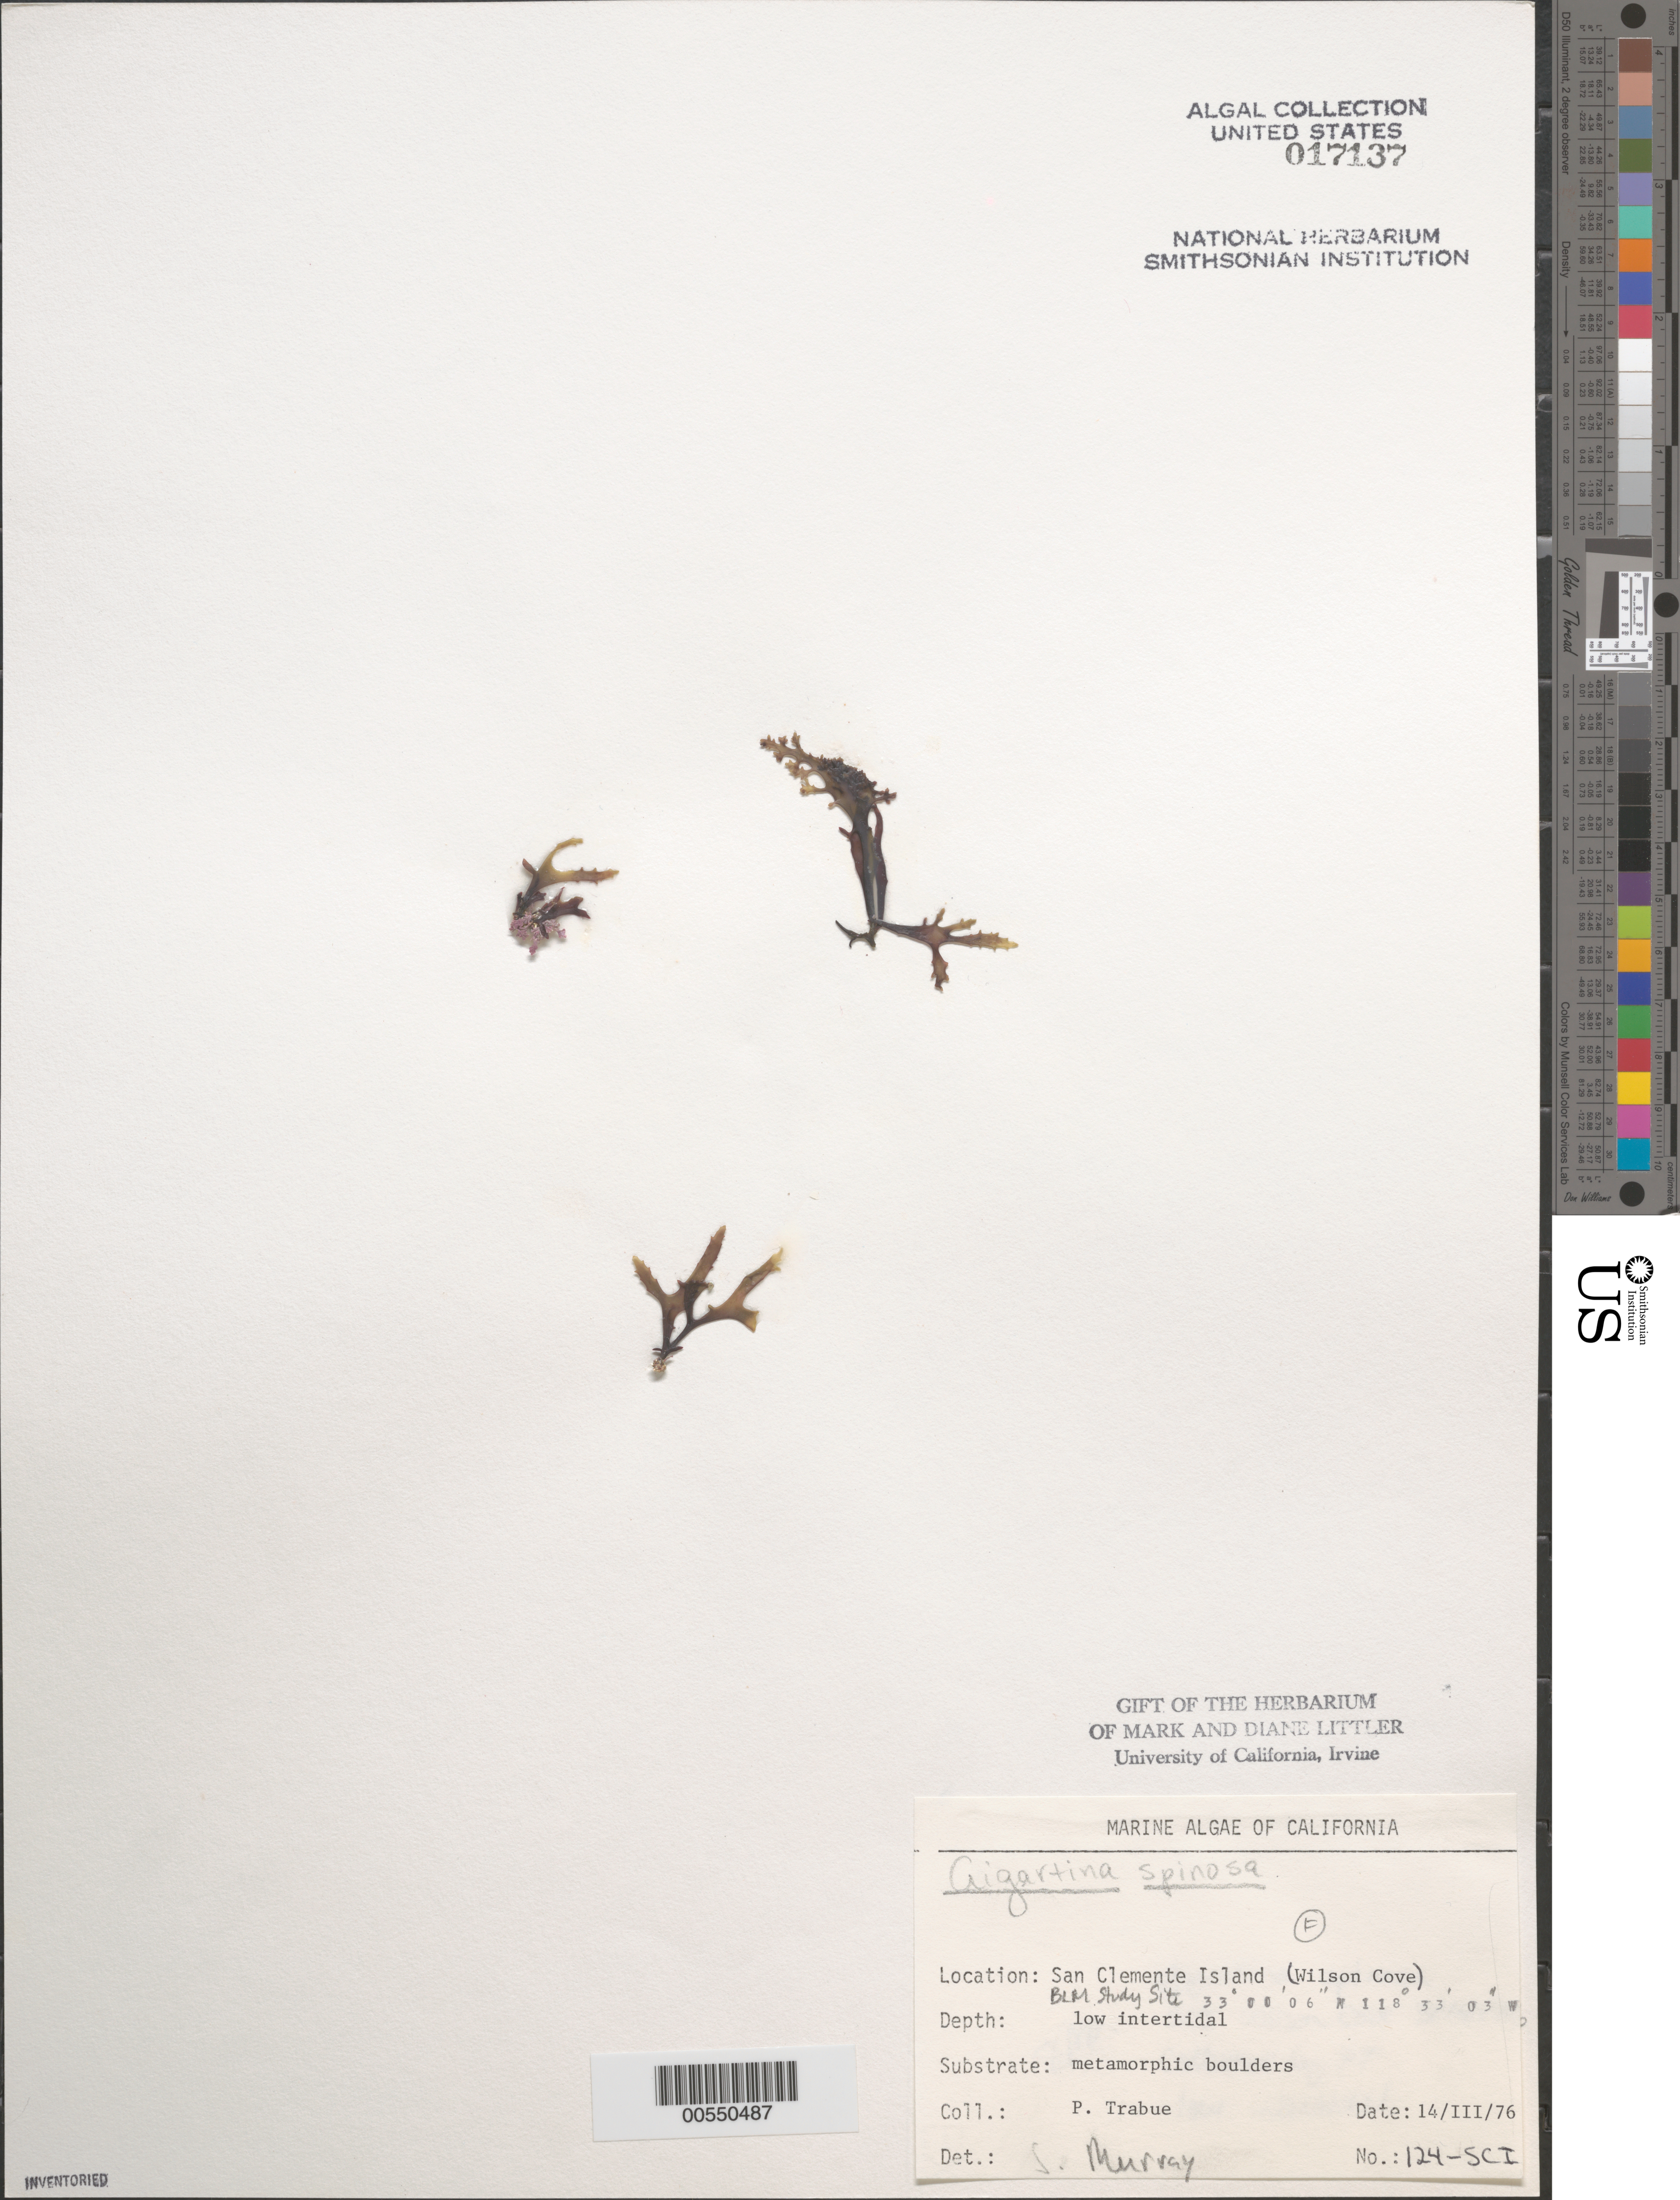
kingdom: Plantae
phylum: Rhodophyta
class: Florideophyceae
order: Gigartinales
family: Gigartinaceae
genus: Chondracanthus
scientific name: Chondracanthus spinosus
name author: (Kütz.) Guiry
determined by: Algae name updating Project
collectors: P. J. Trabue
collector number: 124-SCI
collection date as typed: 14 Mar 1976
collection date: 1976-03-14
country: United States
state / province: California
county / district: Los Angeles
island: San Clemente Island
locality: Wilson Cove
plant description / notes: BLM-SOCALBIGHT Rocky Intertidal Survey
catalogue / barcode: US 17137